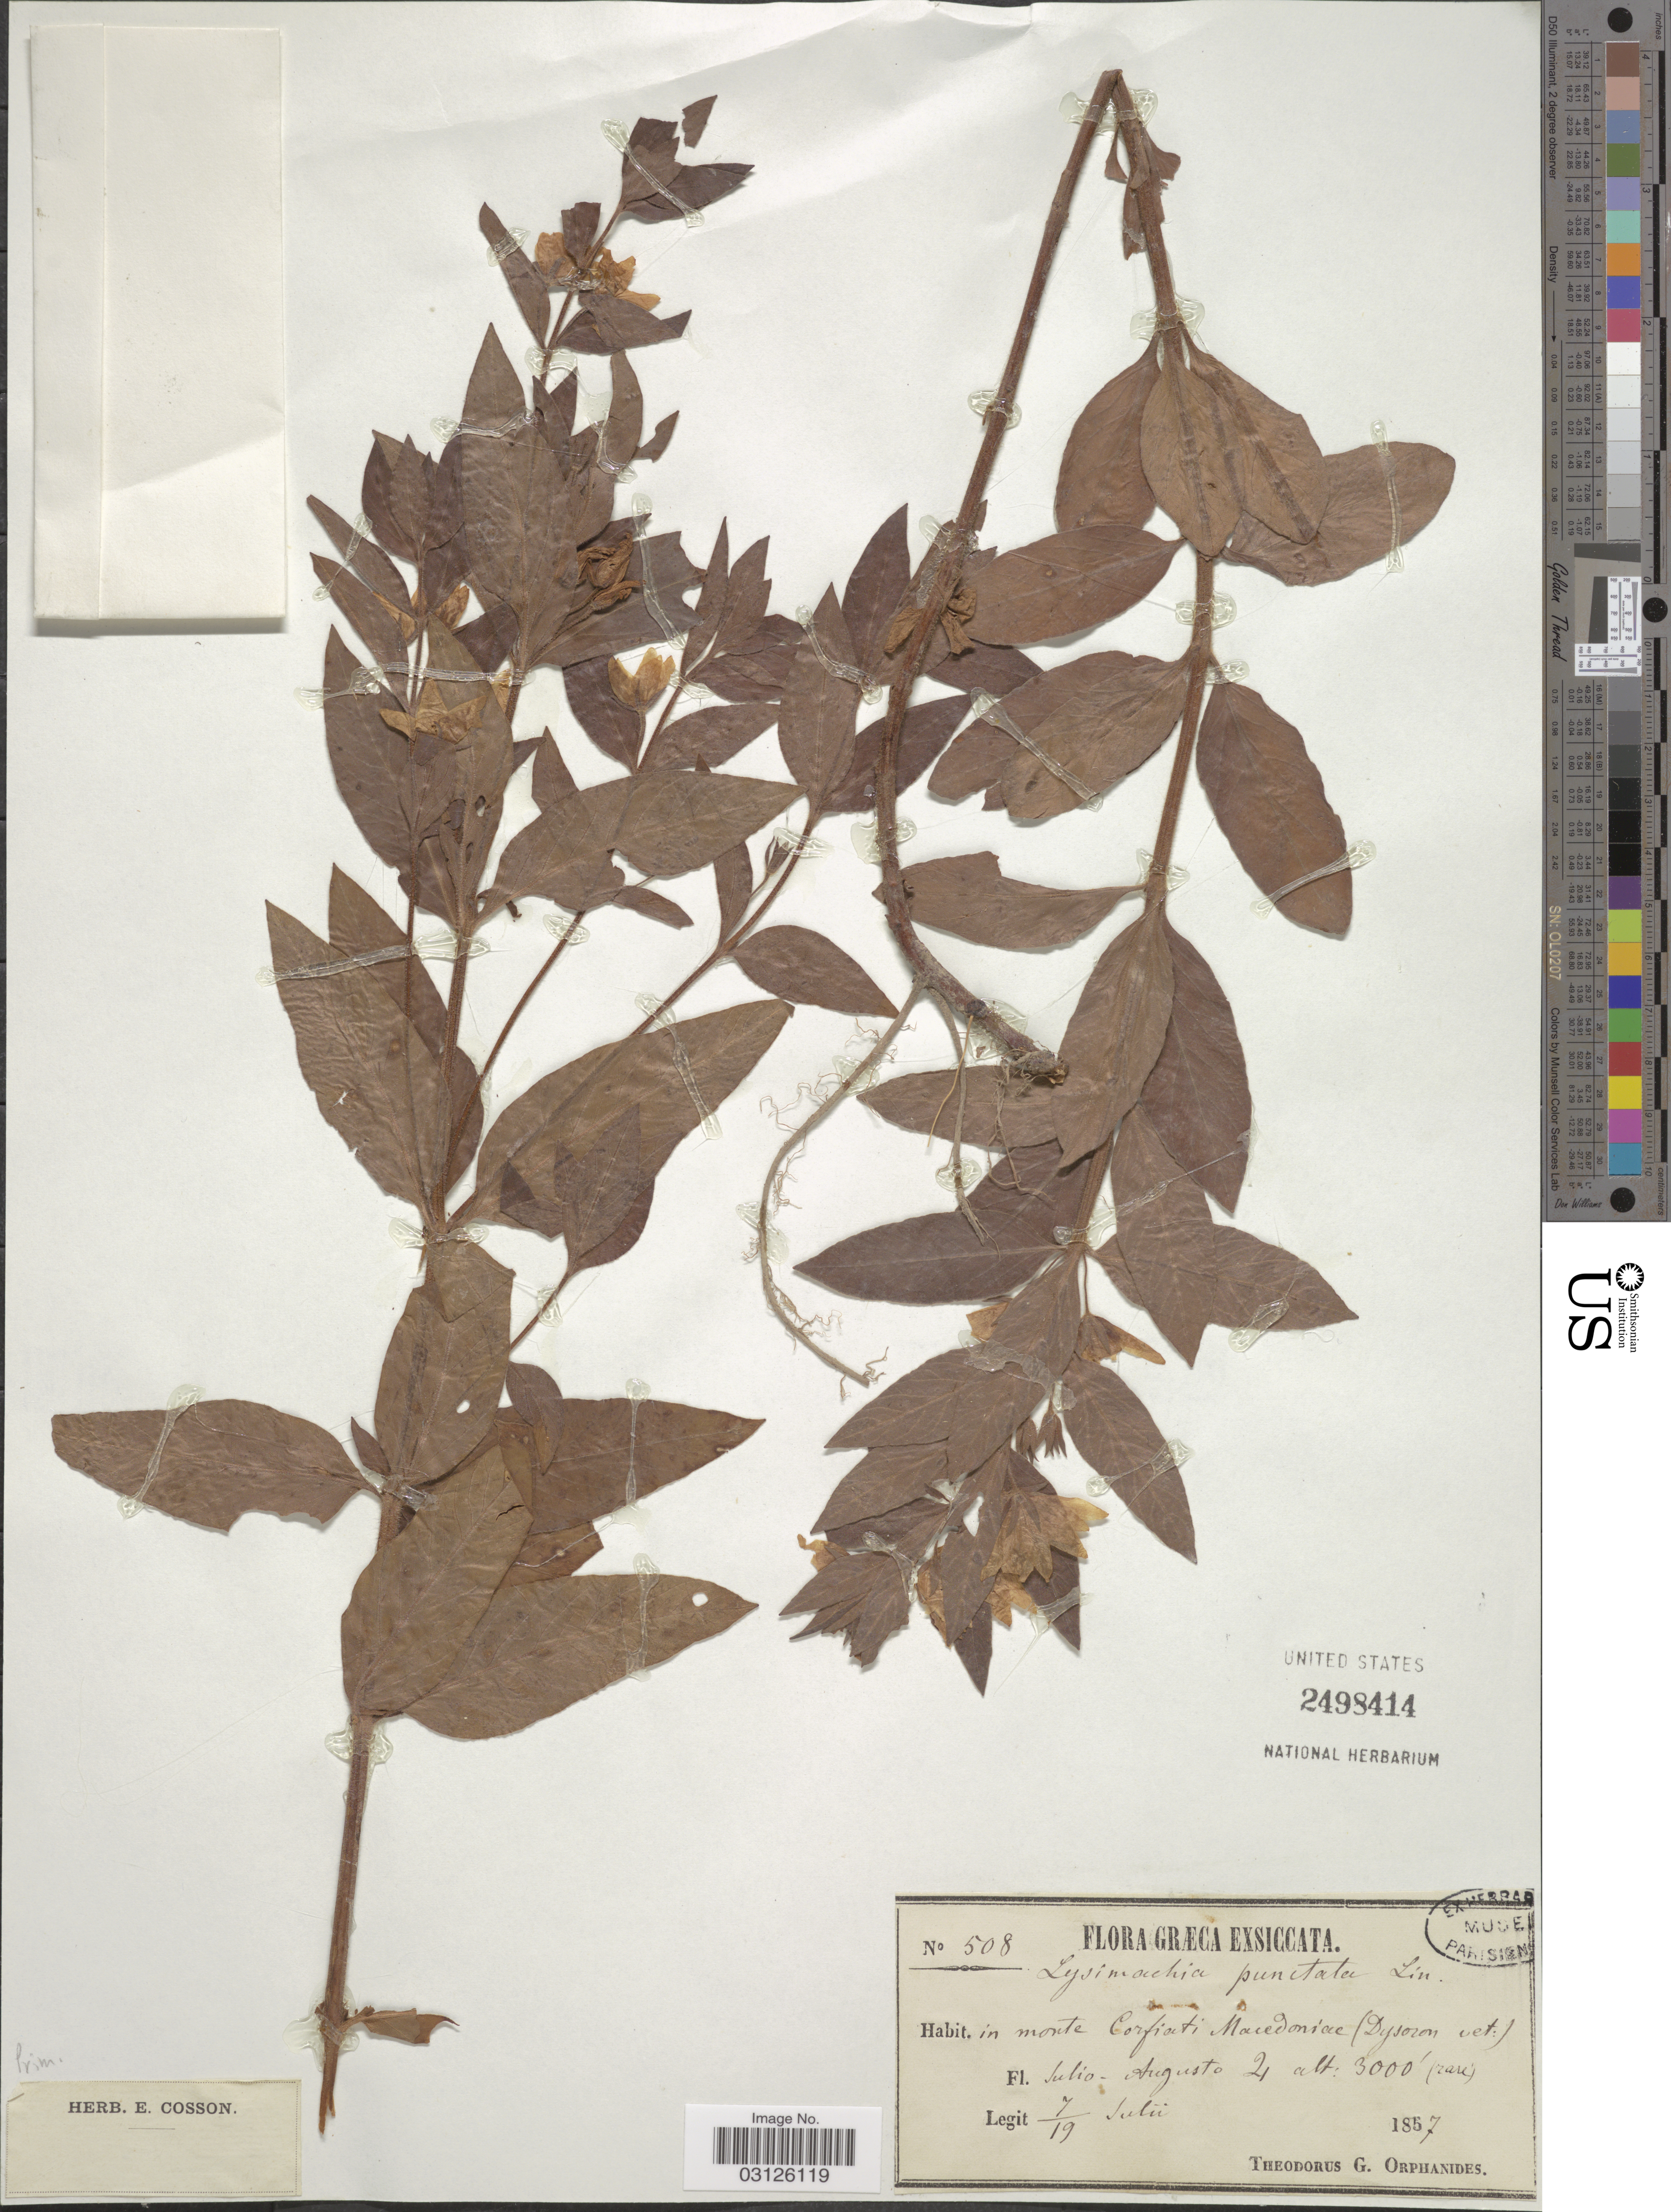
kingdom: Plantae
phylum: Tracheophyta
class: Magnoliopsida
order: Ericales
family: Primulaceae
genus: Lysimachia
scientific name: Lysimachia punctata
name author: L.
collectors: T. G. Orphanides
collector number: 508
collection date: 1857-07-07/1857-07-19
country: Greece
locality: In monte Corfiati Macedoniae (Dysoron oct).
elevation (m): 914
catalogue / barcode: US 2498414